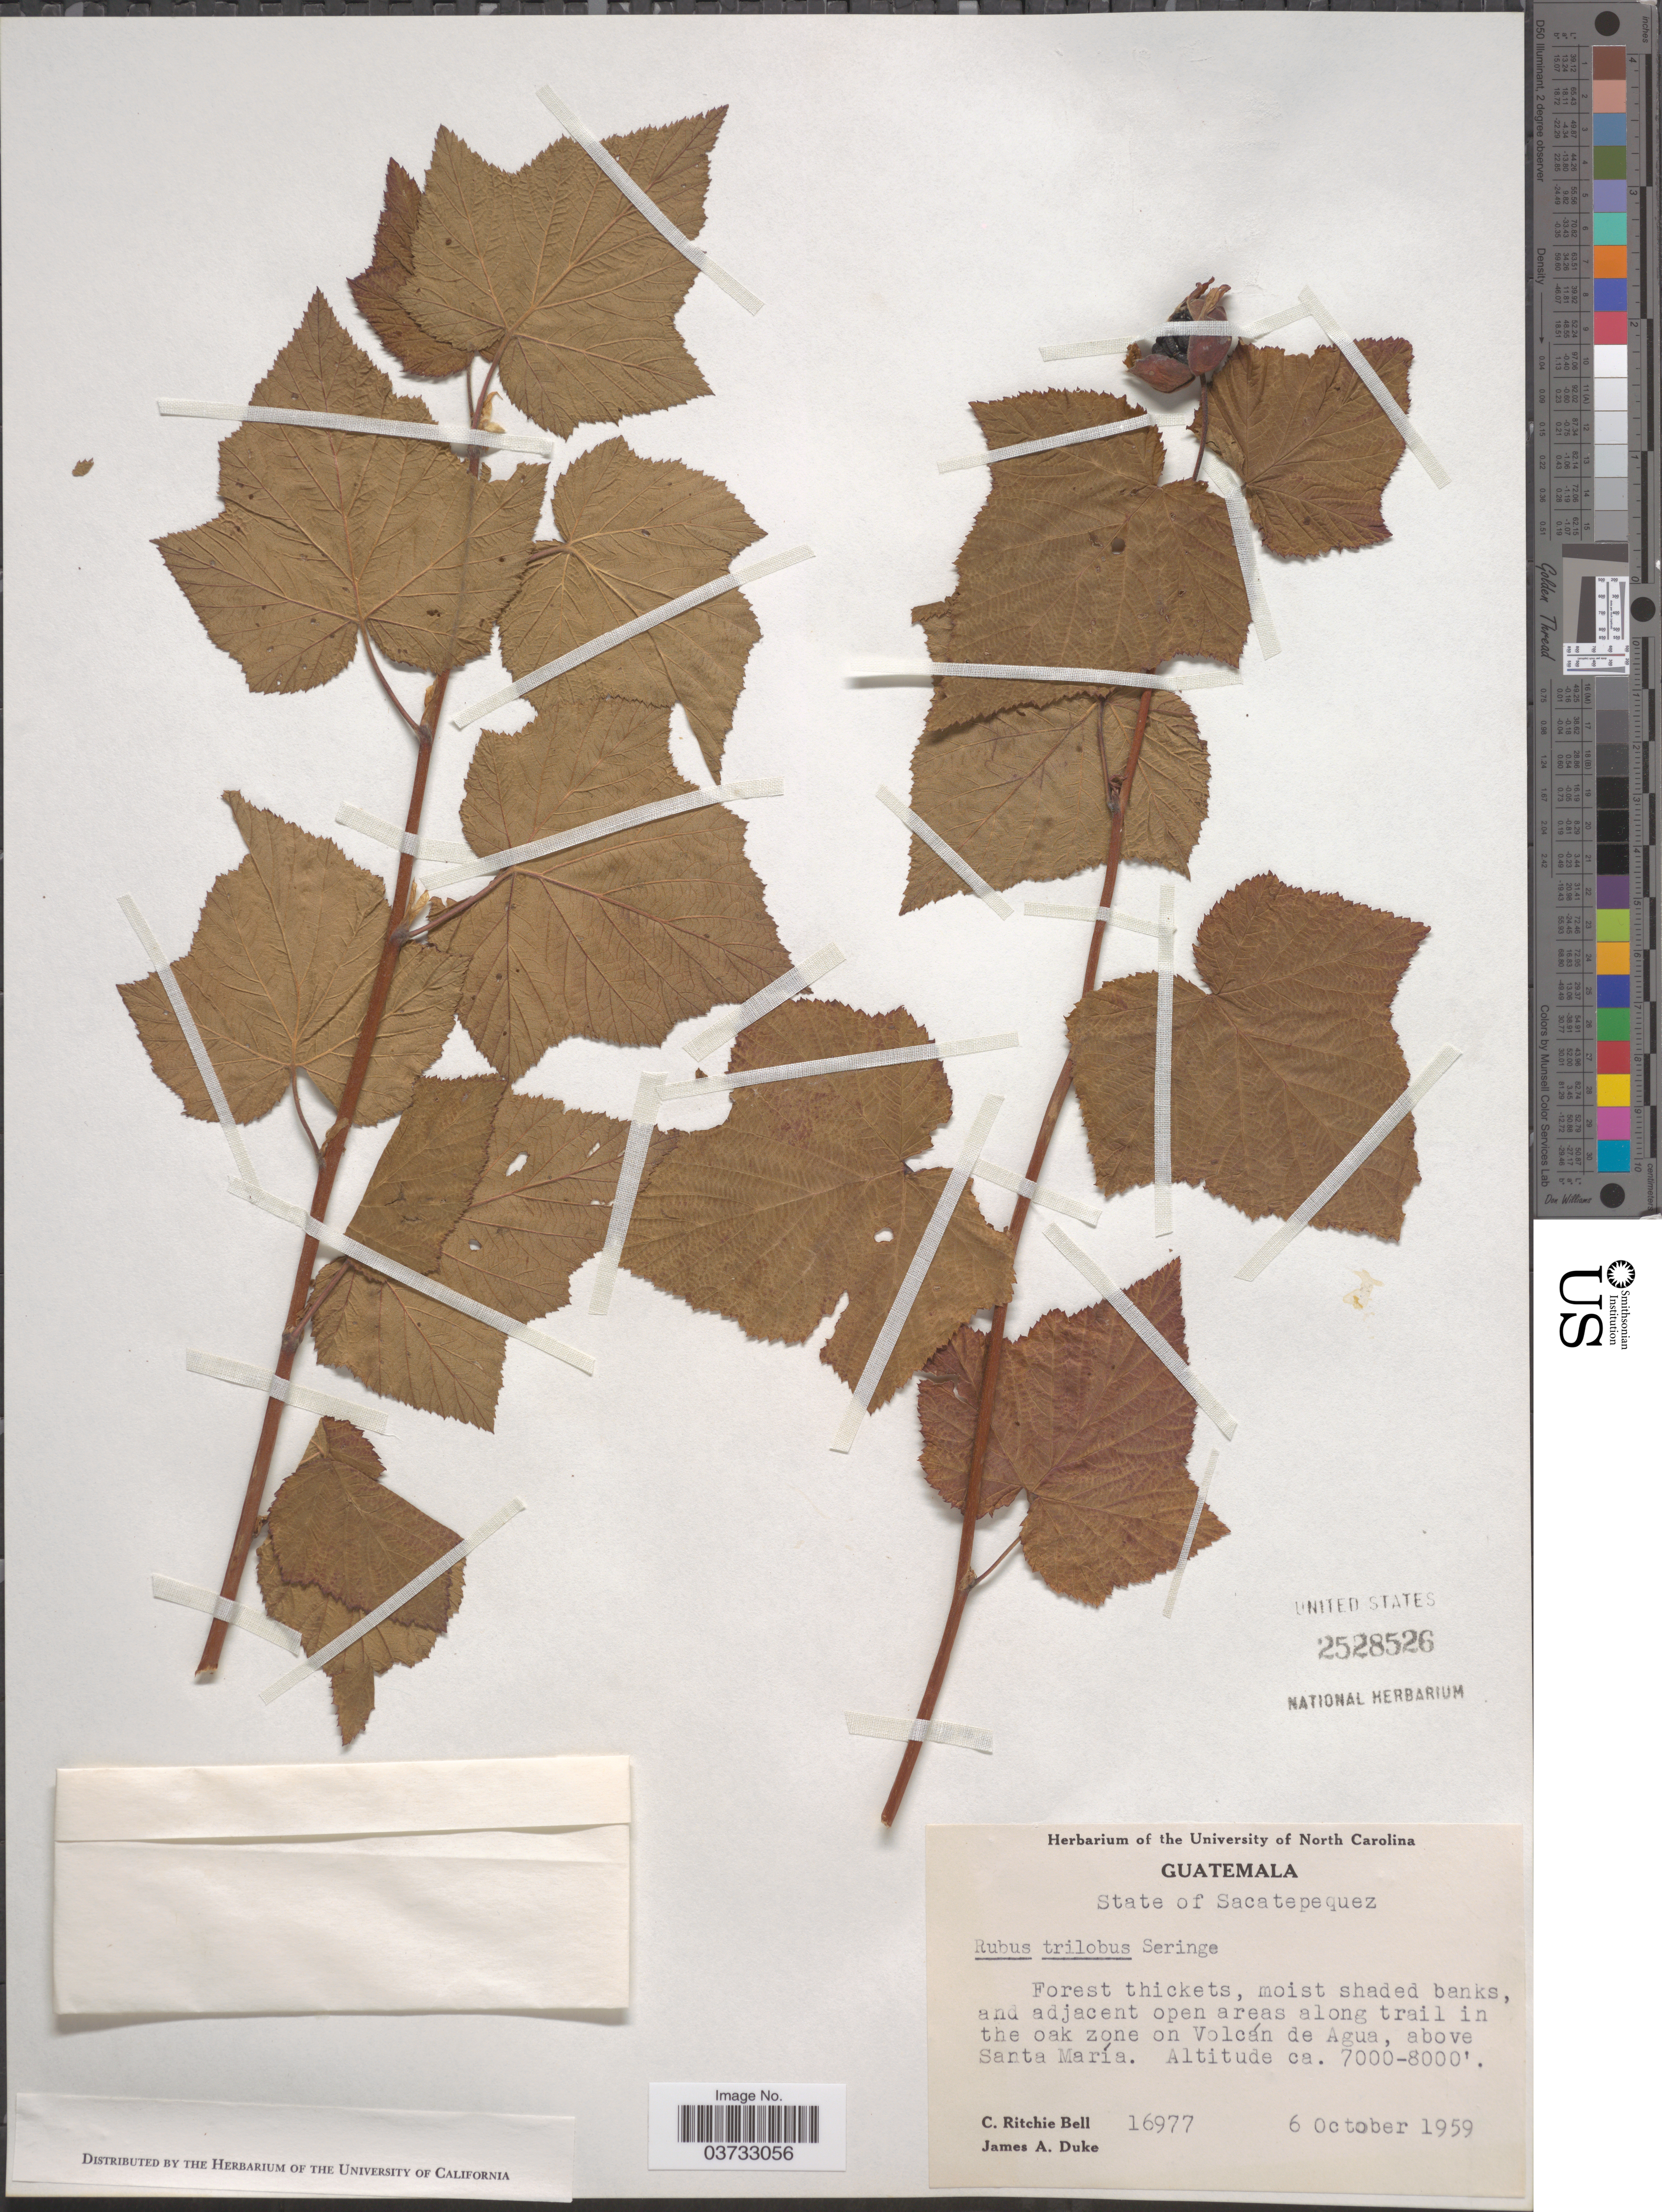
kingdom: Plantae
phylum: Tracheophyta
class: Magnoliopsida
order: Rosales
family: Rosaceae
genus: Rubus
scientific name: Rubus trilobus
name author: Moc. & Sessé ex Ser.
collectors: C. R. Bell & J. A. Duke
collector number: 16977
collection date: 1959-10-06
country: Guatemala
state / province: Sacatepequez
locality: Open areas along trail in the oak zone on Volcán de Agua, above Santa María.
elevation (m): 2134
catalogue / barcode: US 2528526